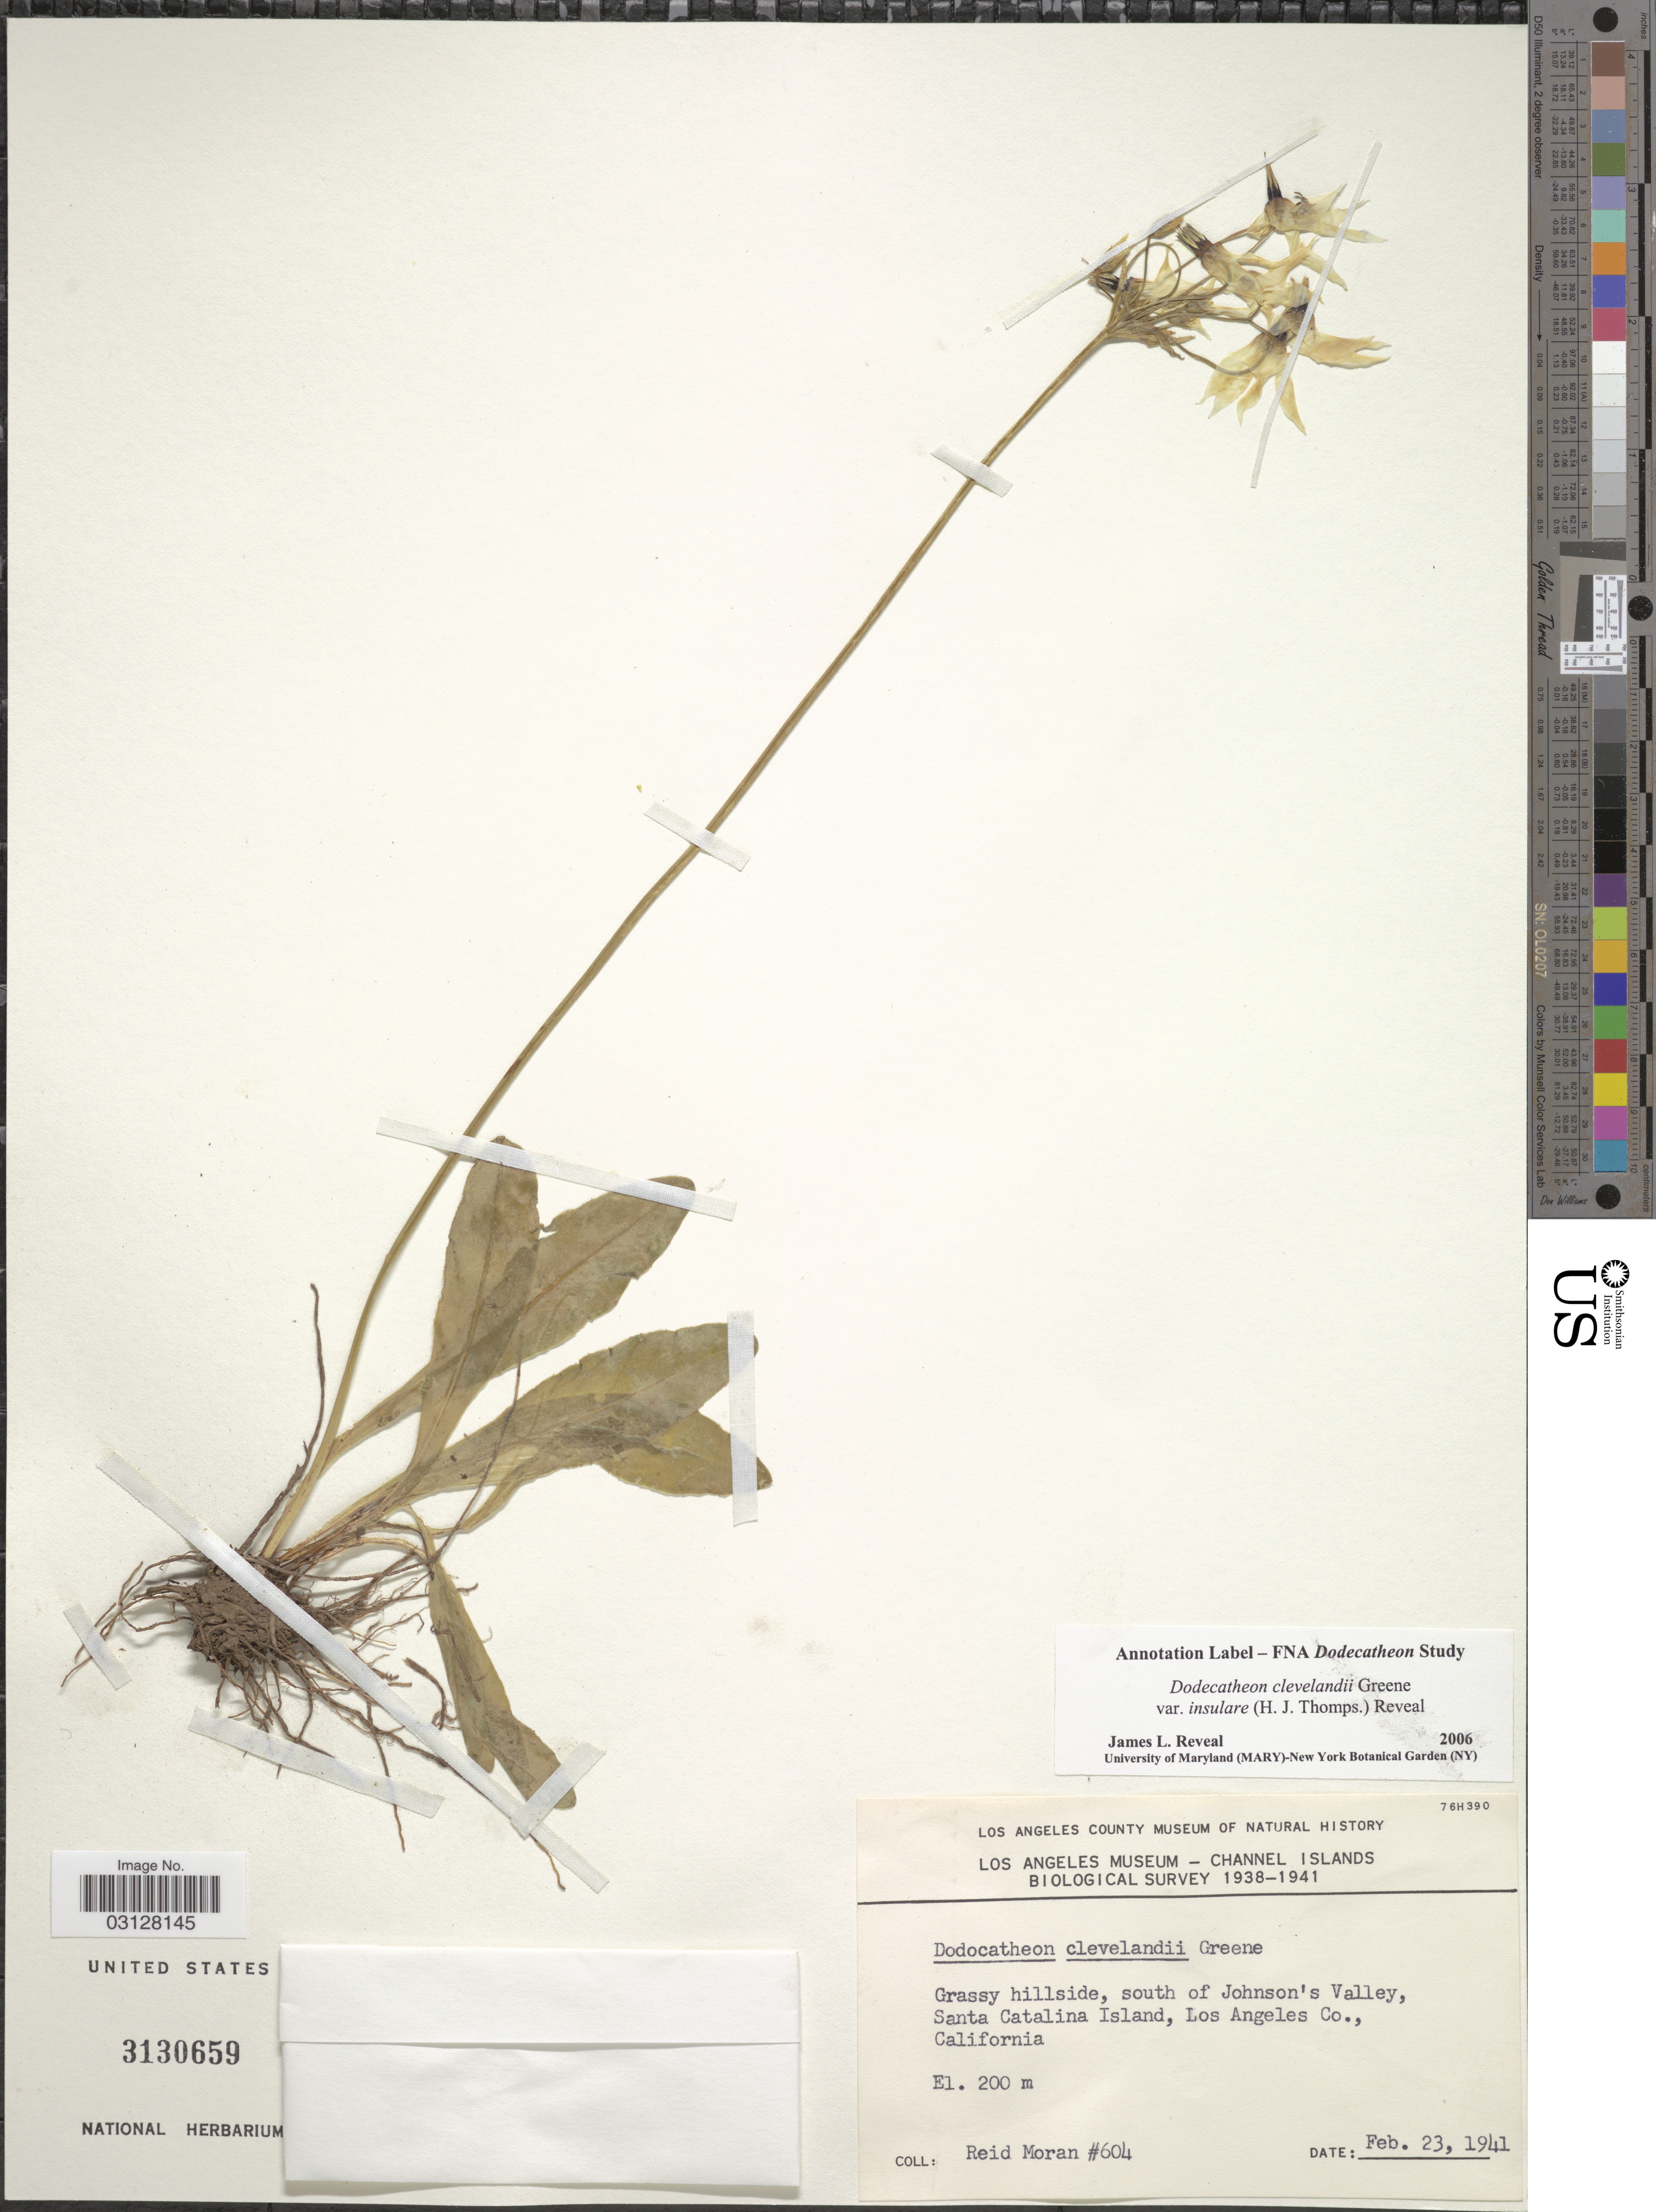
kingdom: Plantae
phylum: Tracheophyta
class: Magnoliopsida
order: Ericales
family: Primulaceae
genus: Dodecatheon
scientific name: Dodecatheon clevelandii subsp. insulare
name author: H.J. Thomps.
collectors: R. Moran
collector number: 604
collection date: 1941-02-23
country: United States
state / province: California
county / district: Los Angeles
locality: Channel Islands. Grassy hillside, south of Johnson's Valley, Santa Catalina Island, Los Angeles Co.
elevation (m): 200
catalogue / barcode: US 3130659